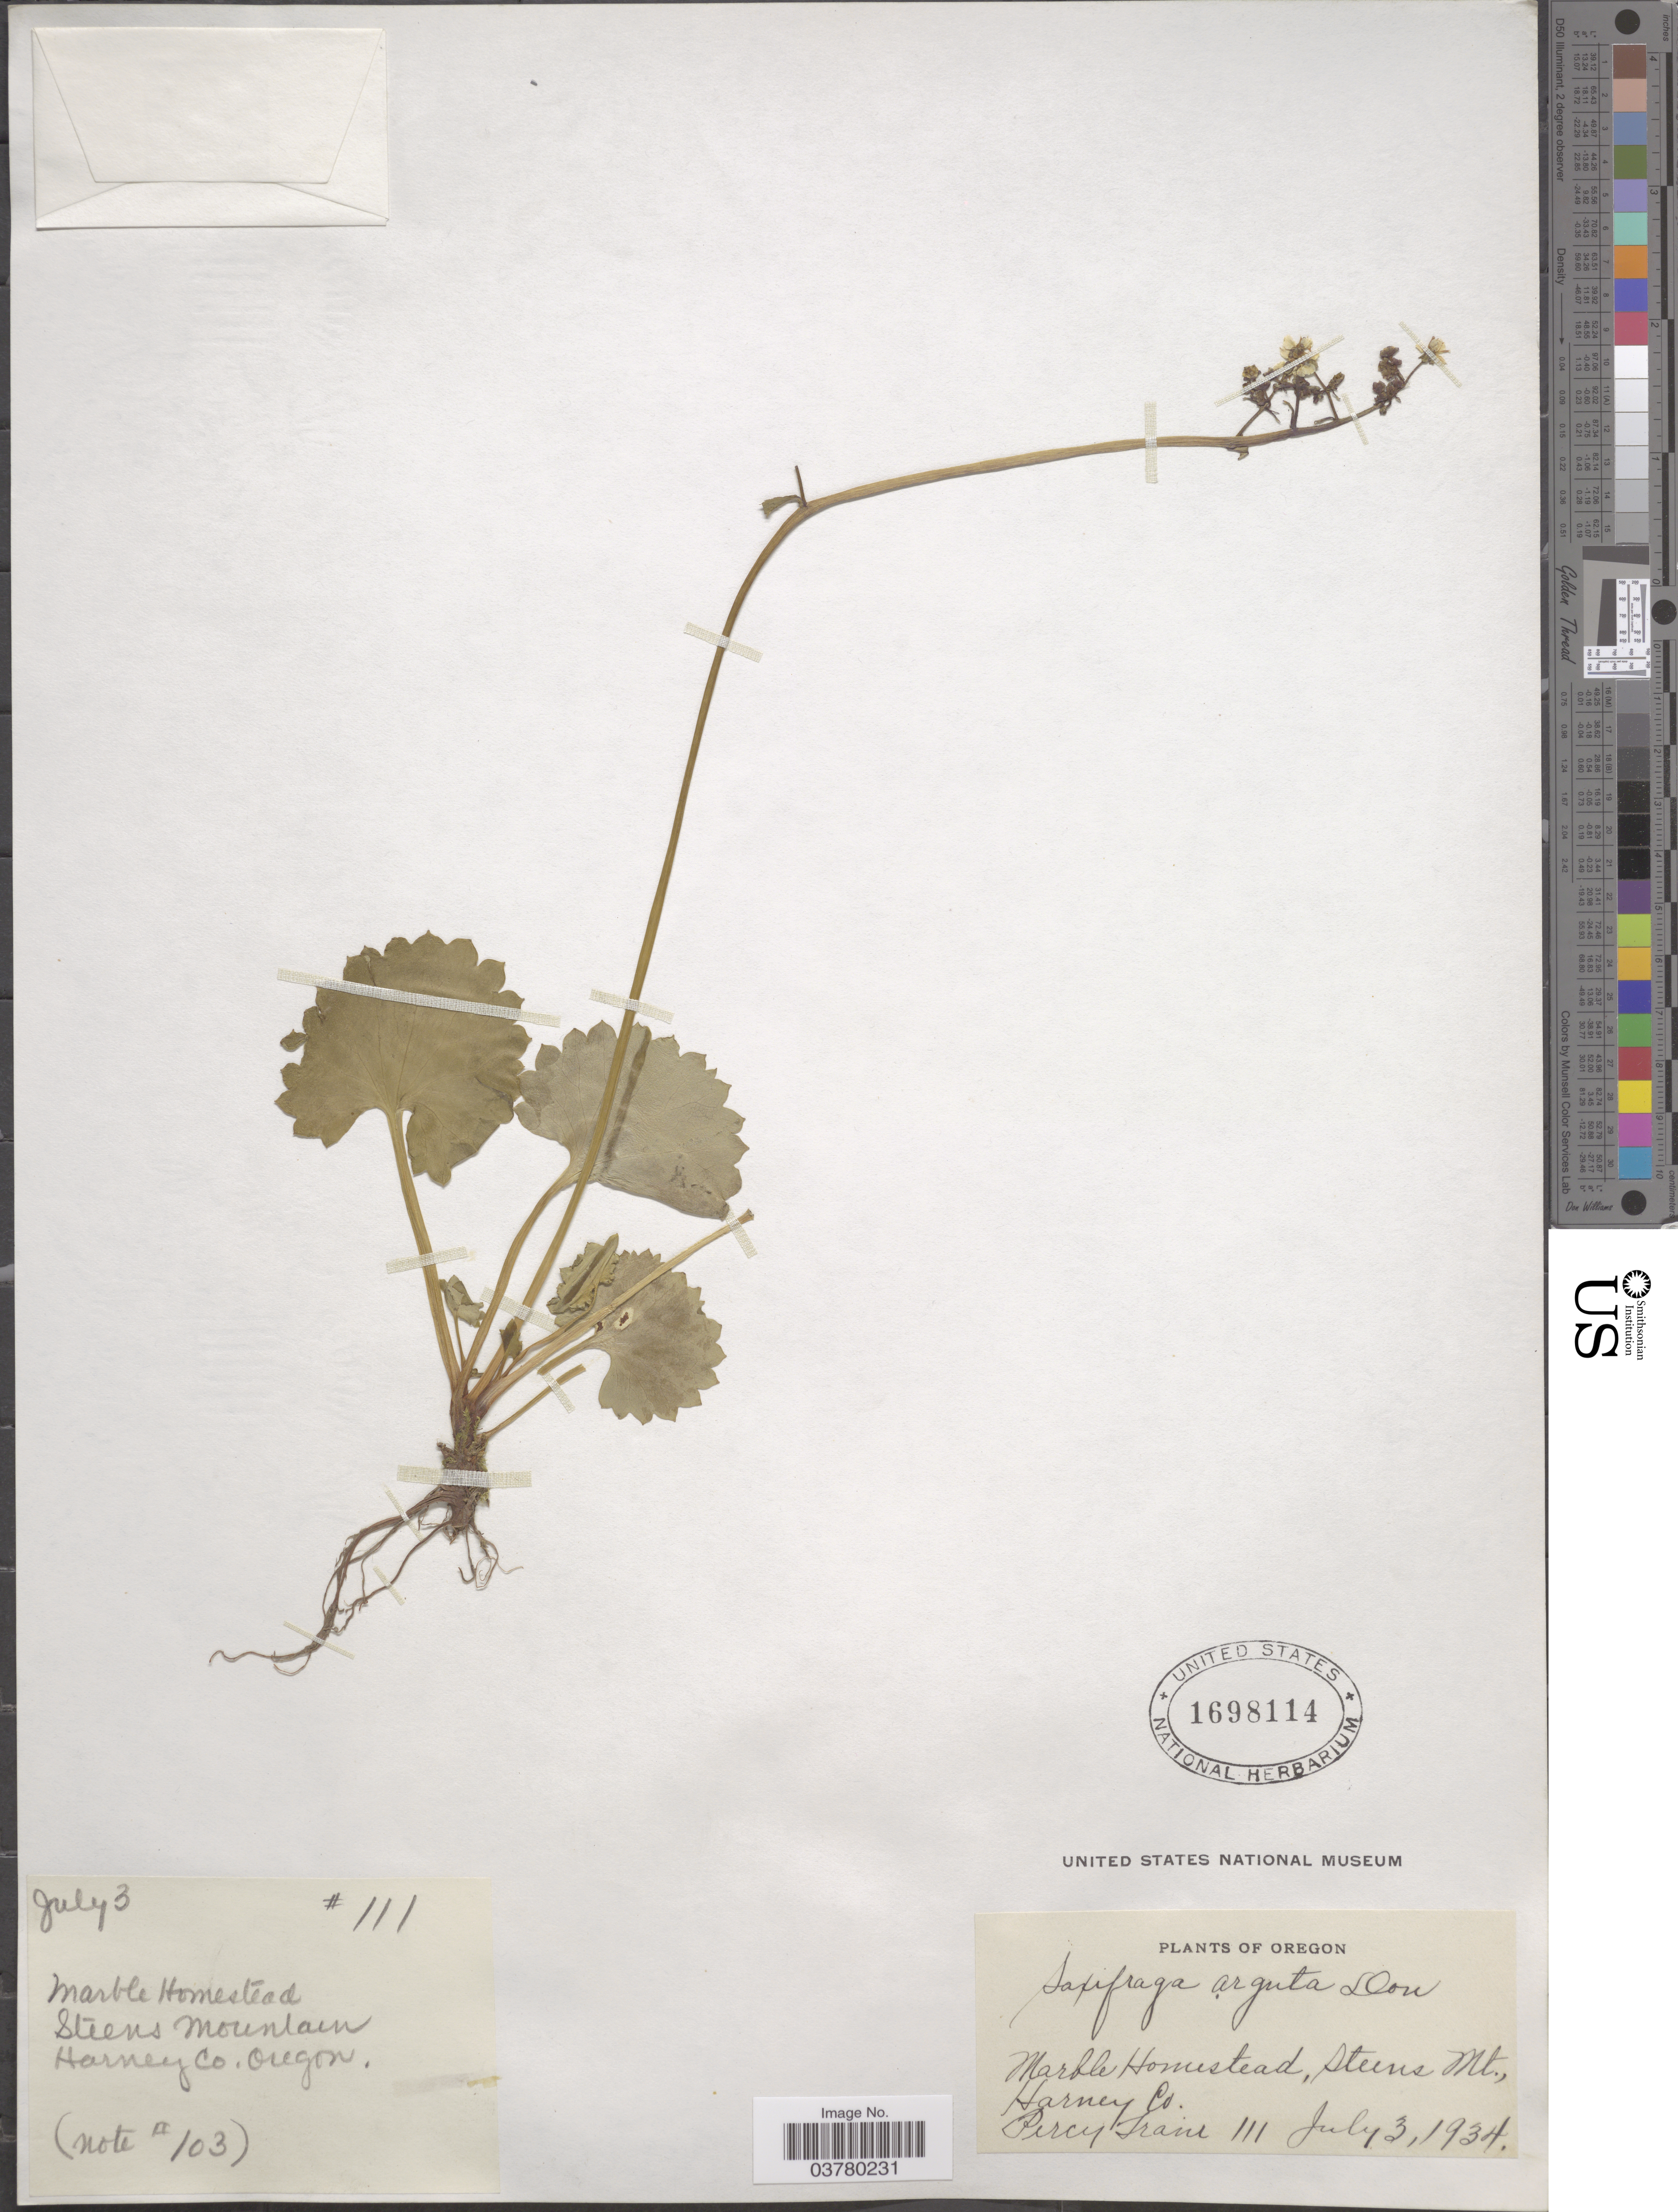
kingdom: Plantae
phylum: Tracheophyta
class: Magnoliopsida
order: Saxifragales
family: Saxifragaceae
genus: Micranthes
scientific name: Micranthes odontoloma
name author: (Piper) A. Heller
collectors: P. Train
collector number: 111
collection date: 1934-07-03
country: United States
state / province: Oregon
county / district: Harney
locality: Marble Homestead, Steens Mountain. Harney Co.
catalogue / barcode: US 1698114